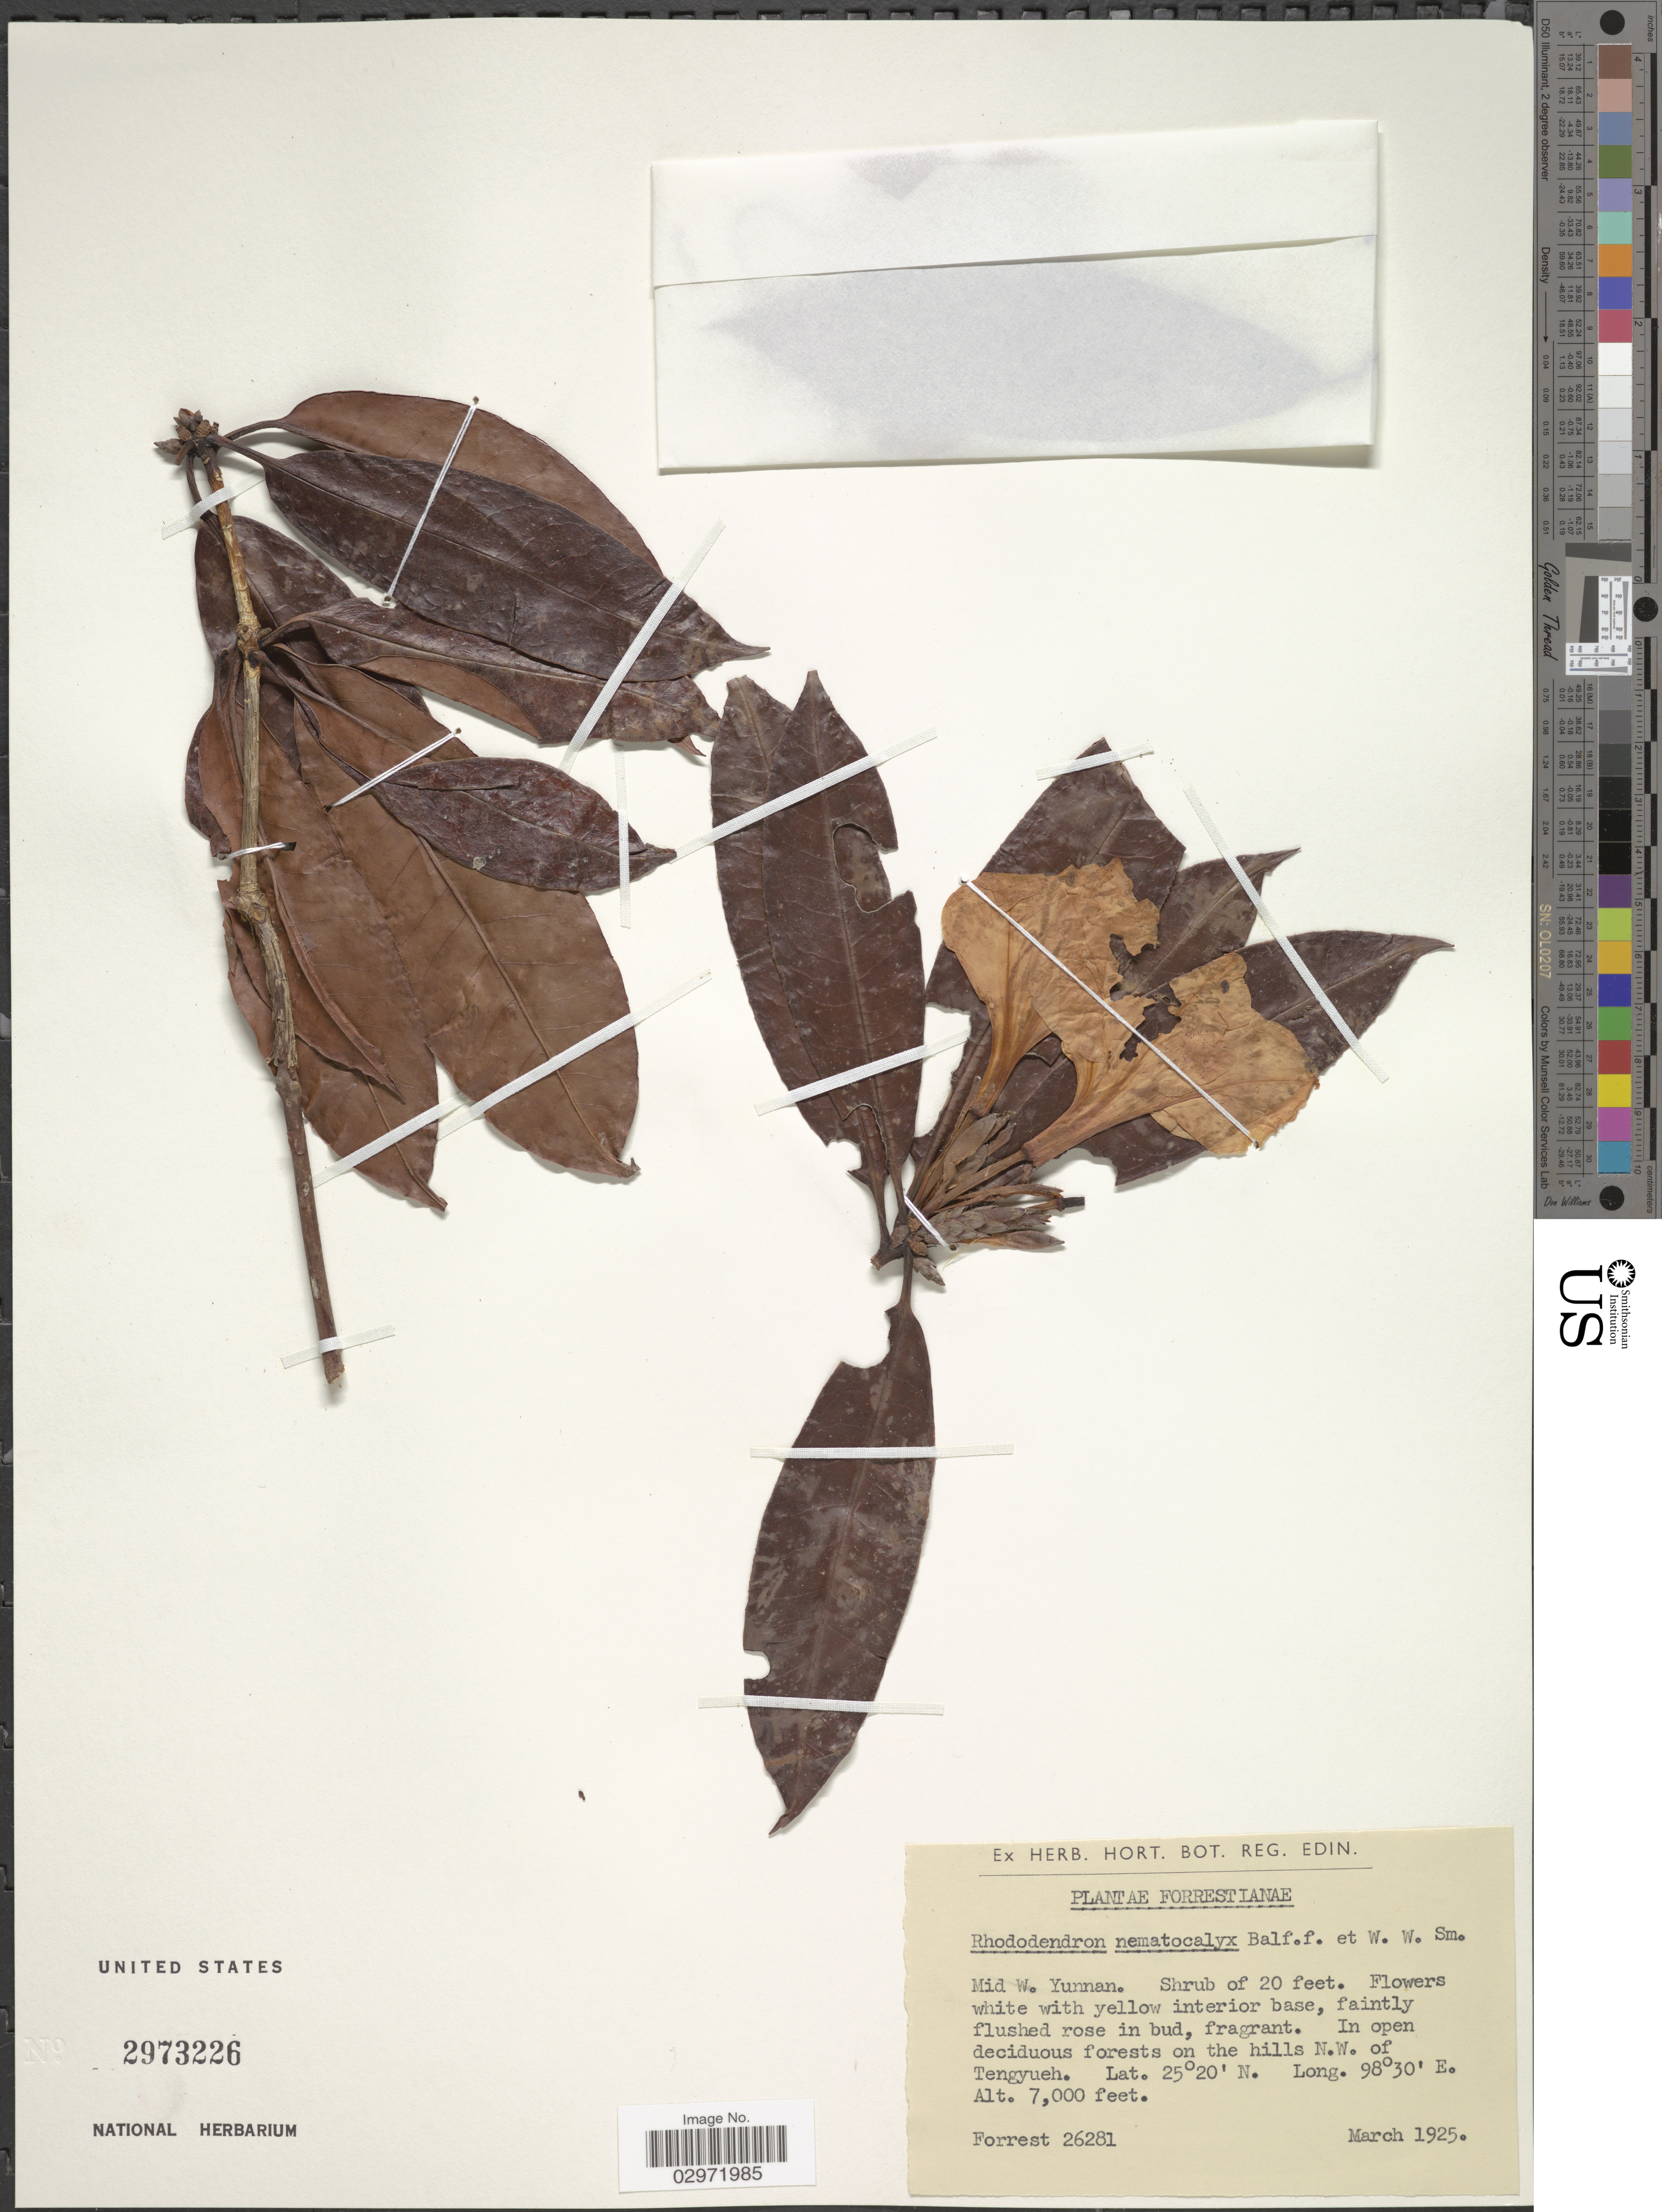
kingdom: Plantae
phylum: Tracheophyta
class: Magnoliopsida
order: Ericales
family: Ericaceae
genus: Rhododendron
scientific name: Rhododendron nematocalyx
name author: Balf. f. & W.W. Sm.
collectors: -. Forrest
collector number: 26281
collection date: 1925-03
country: China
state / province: Yunnan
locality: Mid. W. Yunnan. In open deciduous forests on the hills N.W. of Tengyueh.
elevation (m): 2134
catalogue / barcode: US 2973226